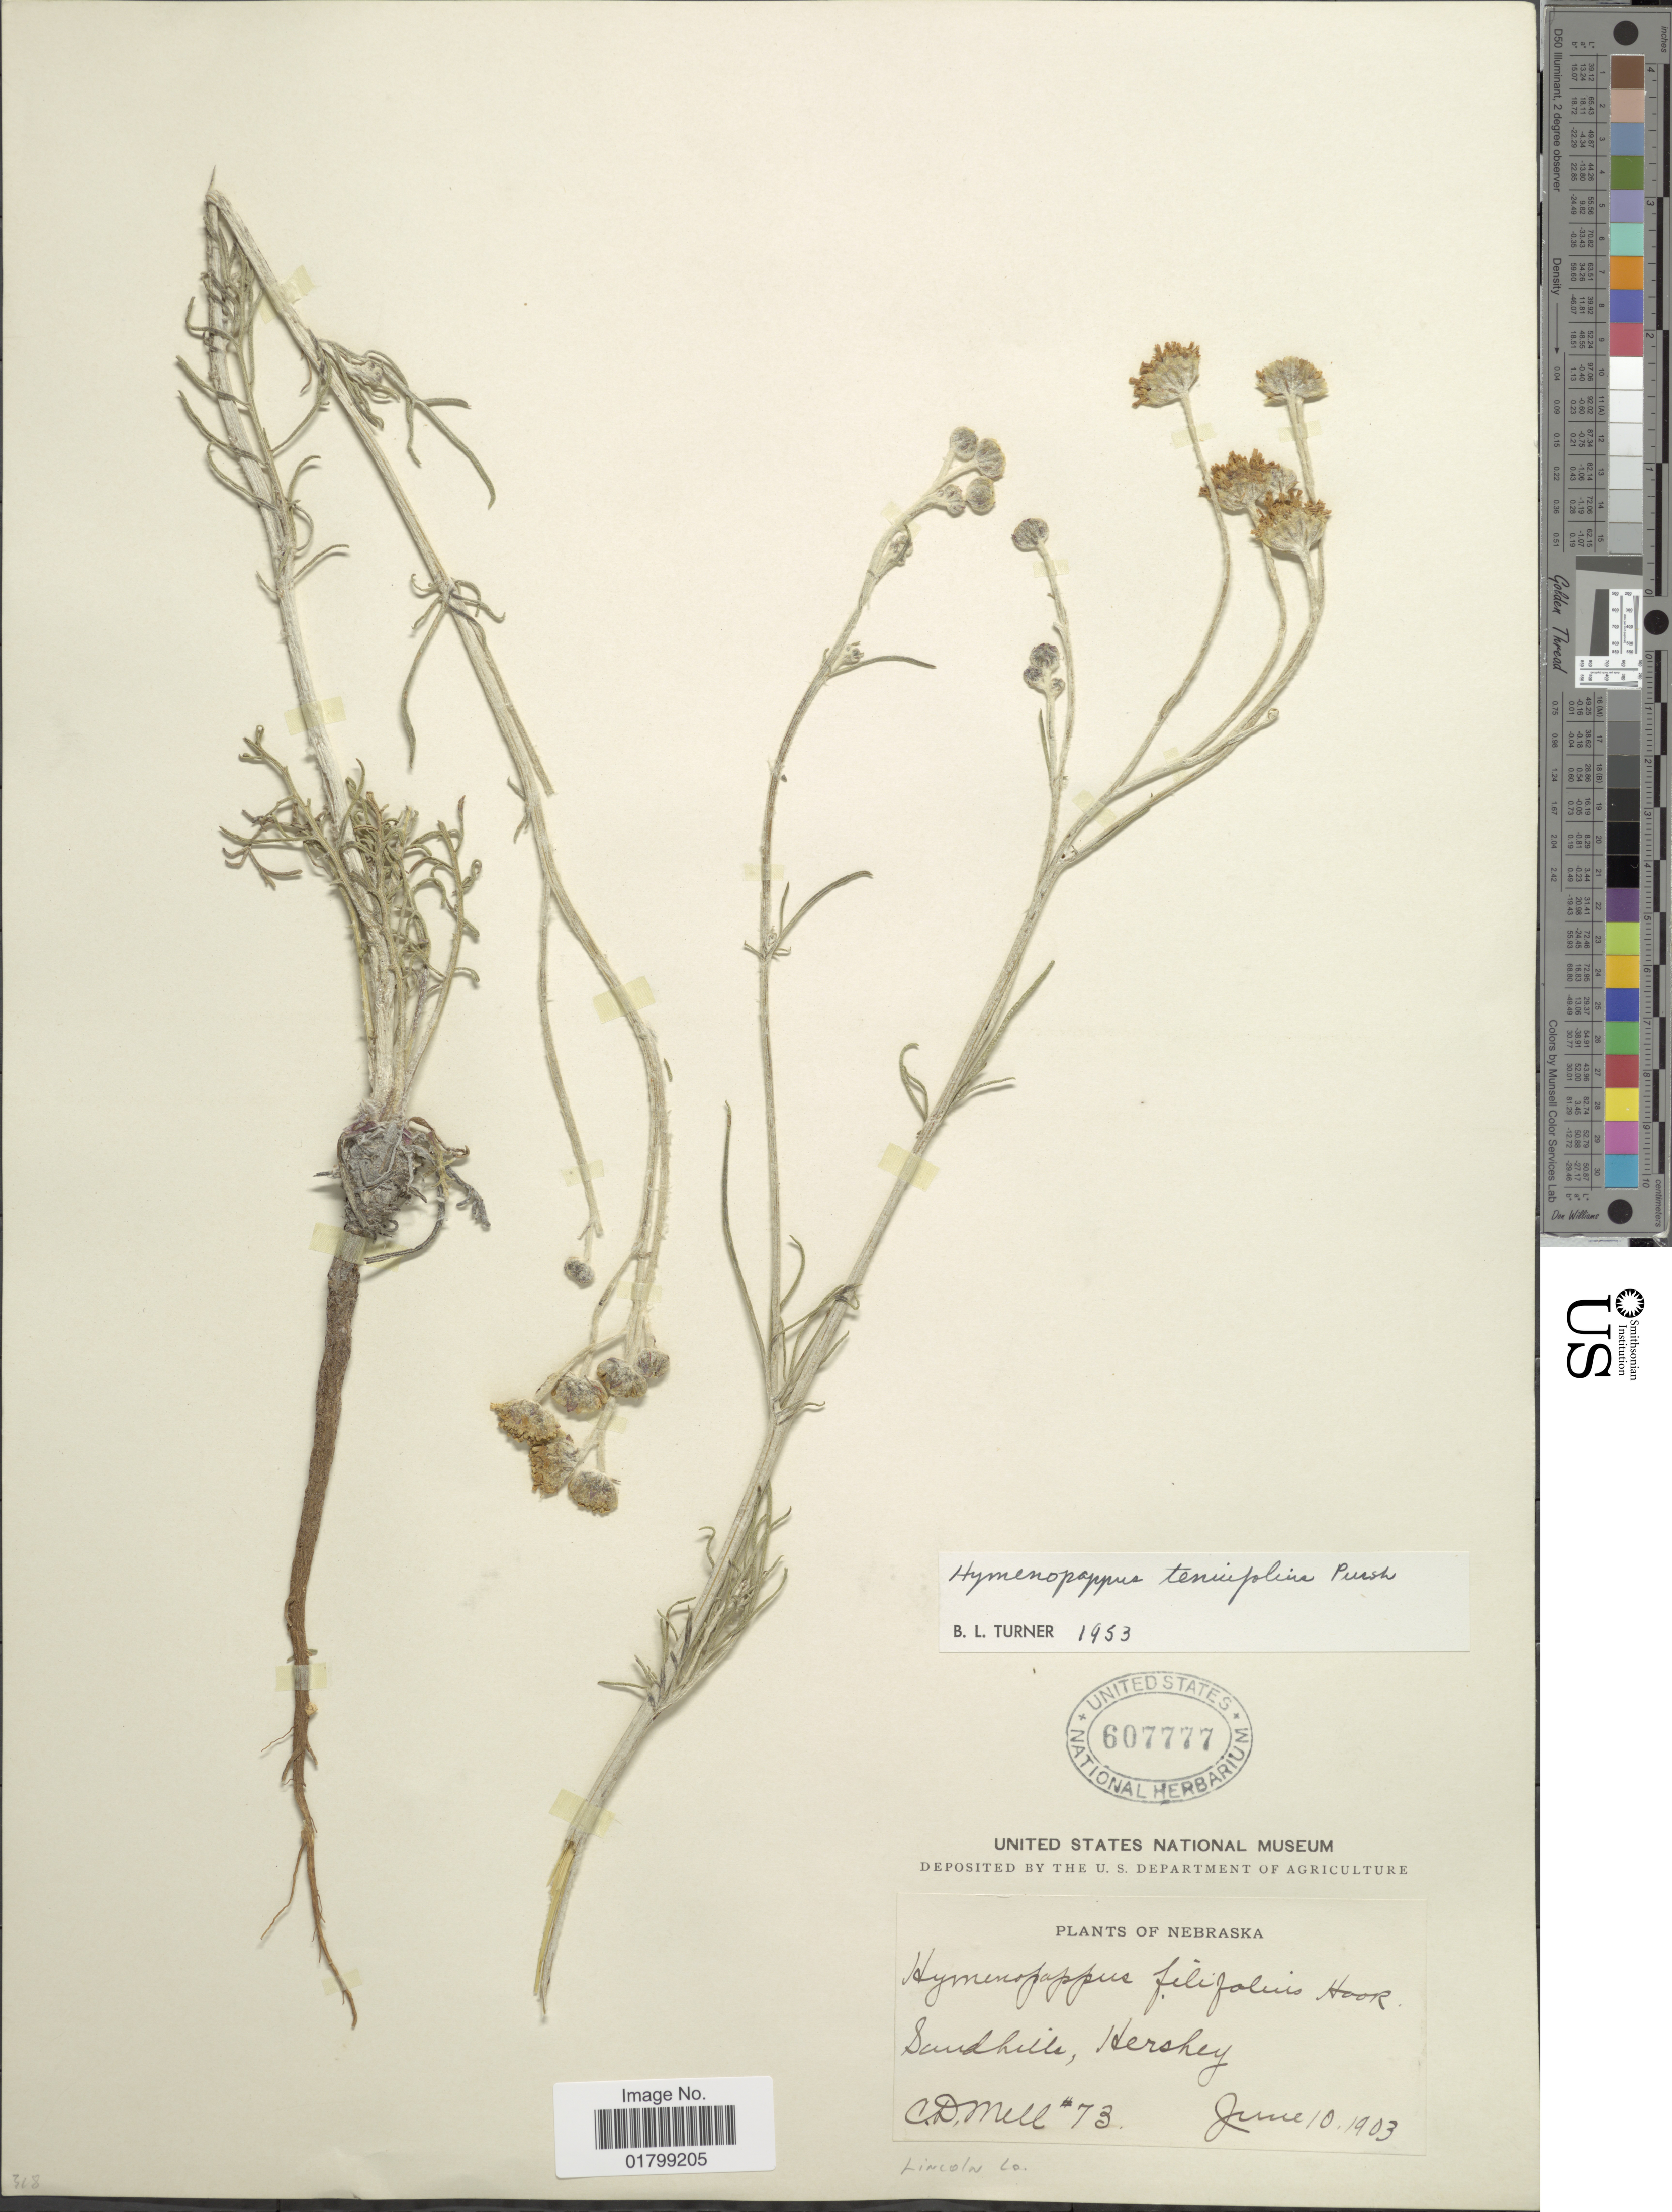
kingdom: Plantae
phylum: Tracheophyta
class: Magnoliopsida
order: Asterales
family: Asteraceae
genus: Hymenopappus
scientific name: Hymenopappus tenuifolius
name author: Pursh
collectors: C. D. Mell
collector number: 73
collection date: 1903-06-10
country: United States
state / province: Nebraska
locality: Sandhills, Hershey, Lincoln Co.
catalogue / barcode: US 607777